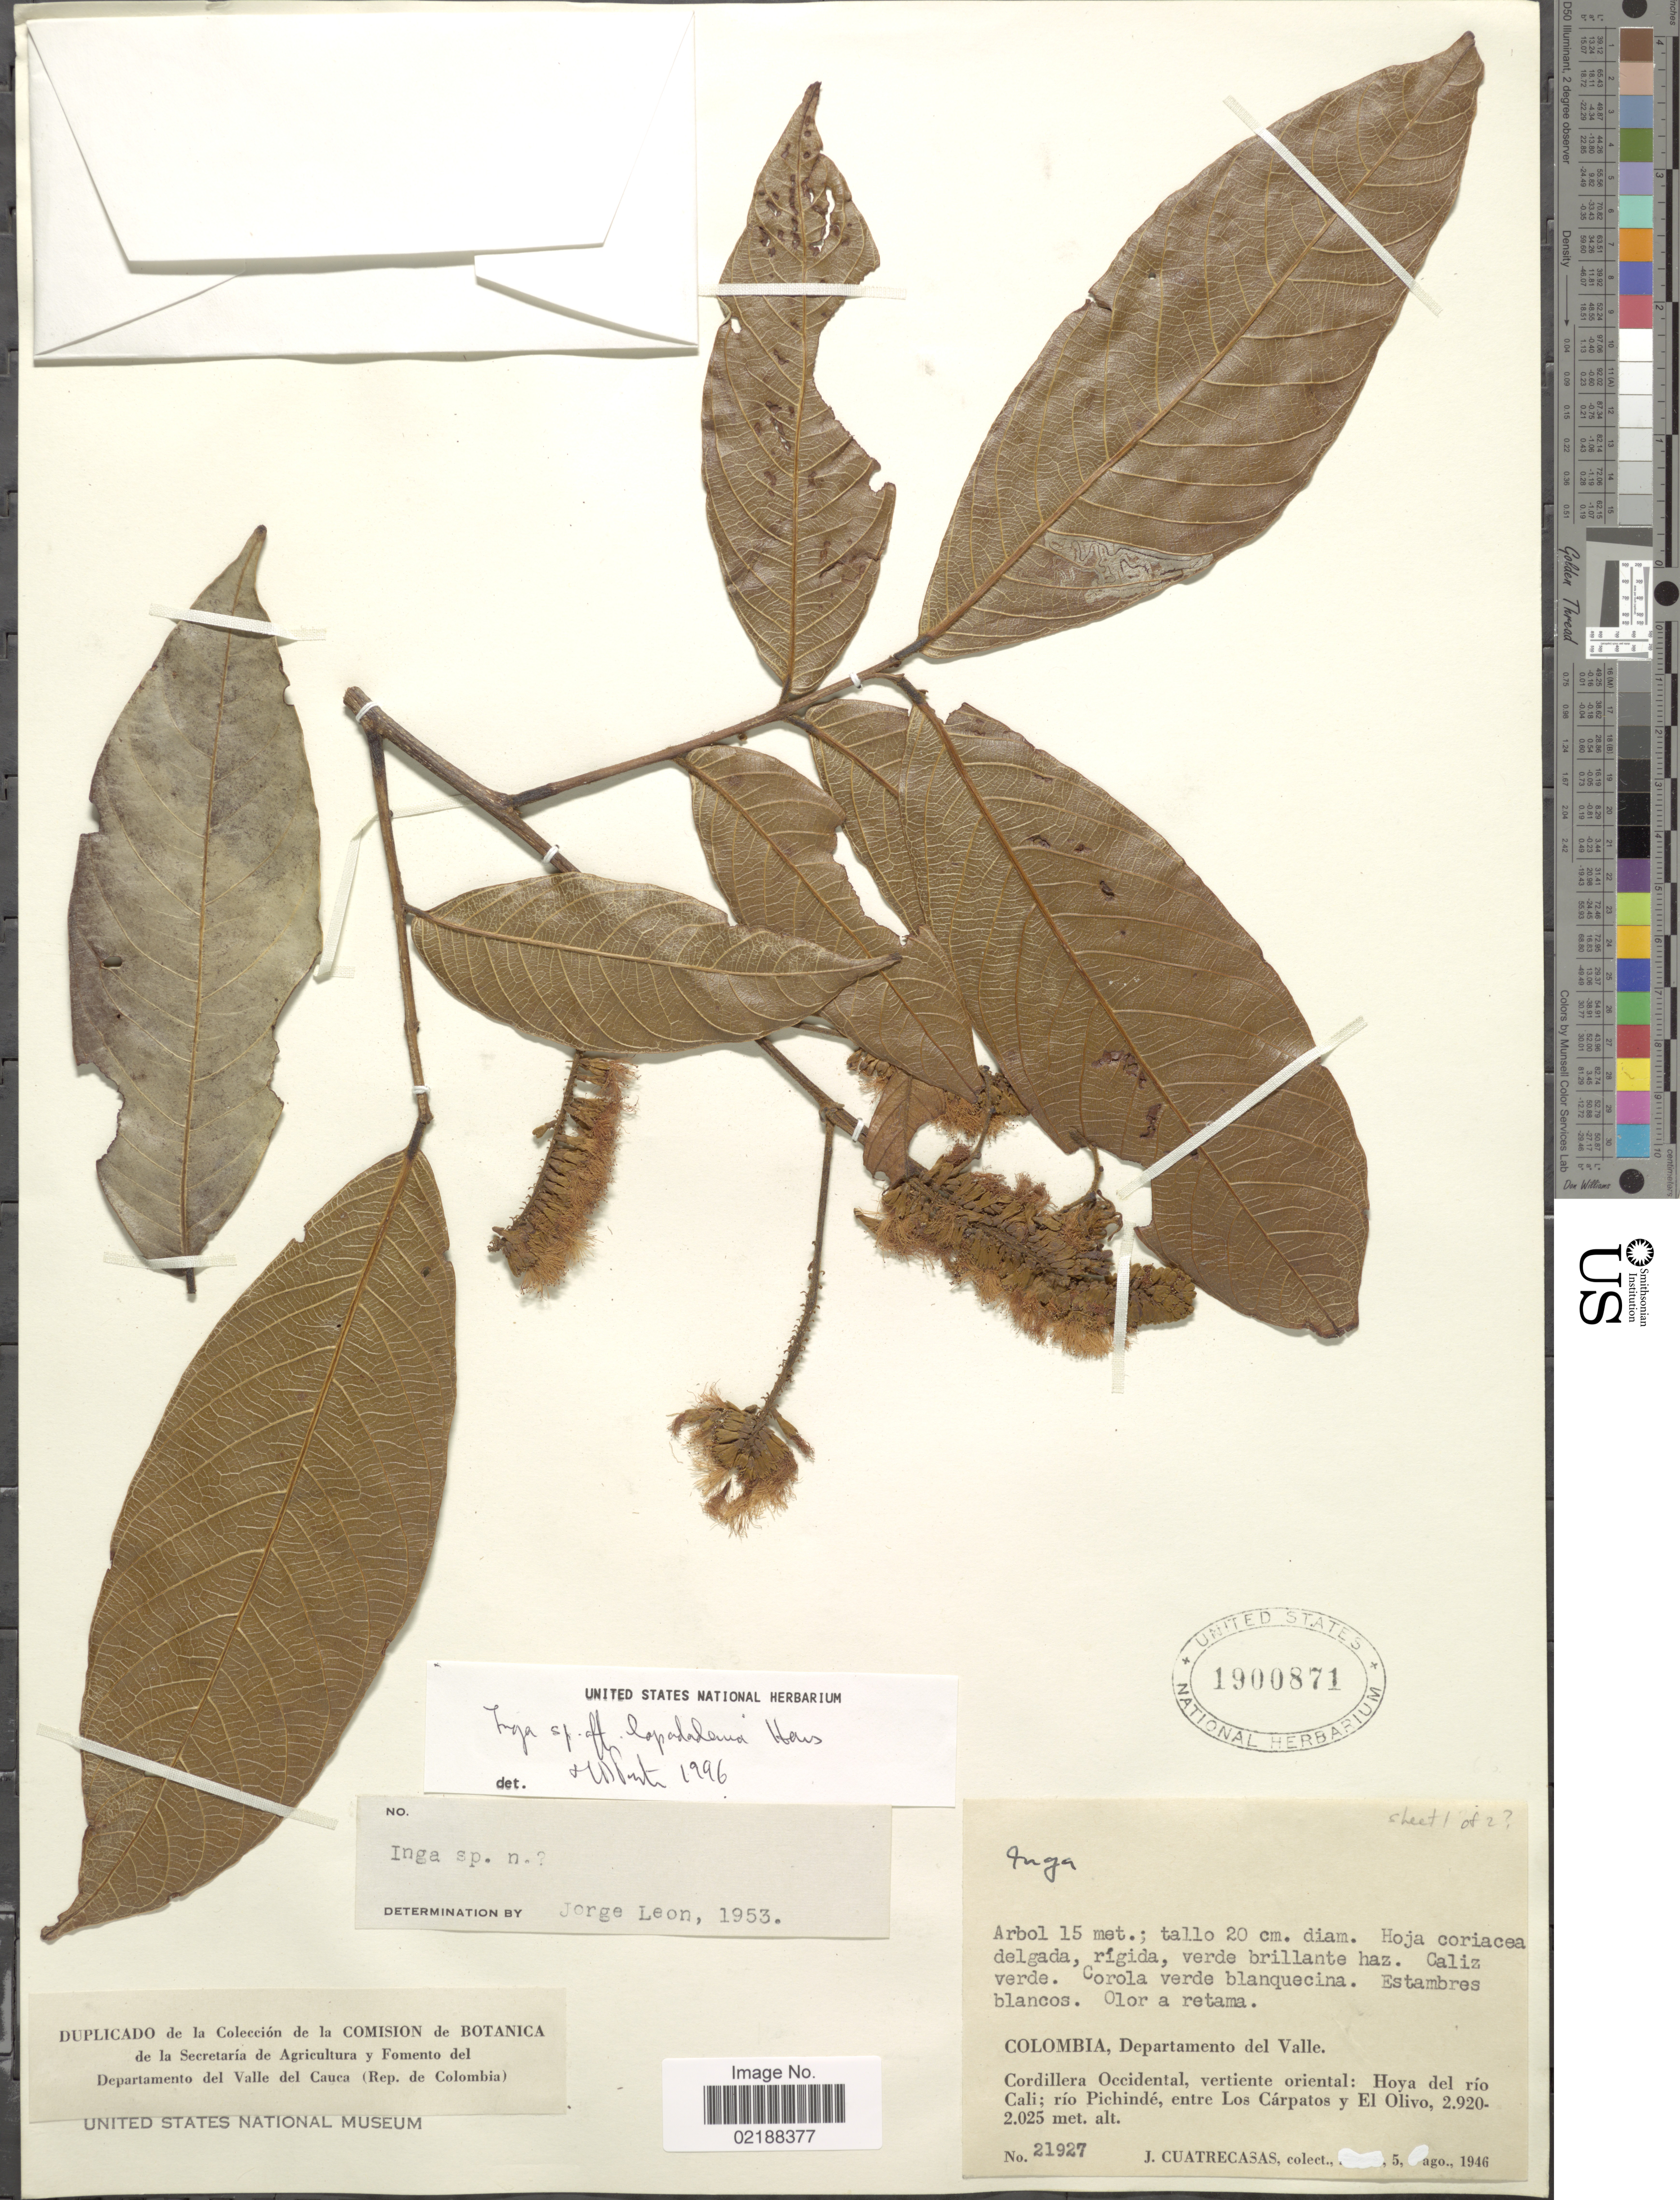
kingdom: Plantae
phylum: Tracheophyta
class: Magnoliopsida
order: Fabales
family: Fabaceae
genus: Inga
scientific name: Inga lopadadenia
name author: Harms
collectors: J. Cuatrecasas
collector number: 21927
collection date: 1946-08-05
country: Colombia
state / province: Valle del Cauca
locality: Cordillera Occidental, vertiente oriental: Hoya del rio Cali: rio Pichide, entre Los Carpatos y El Olivo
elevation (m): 2025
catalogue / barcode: US 1900871